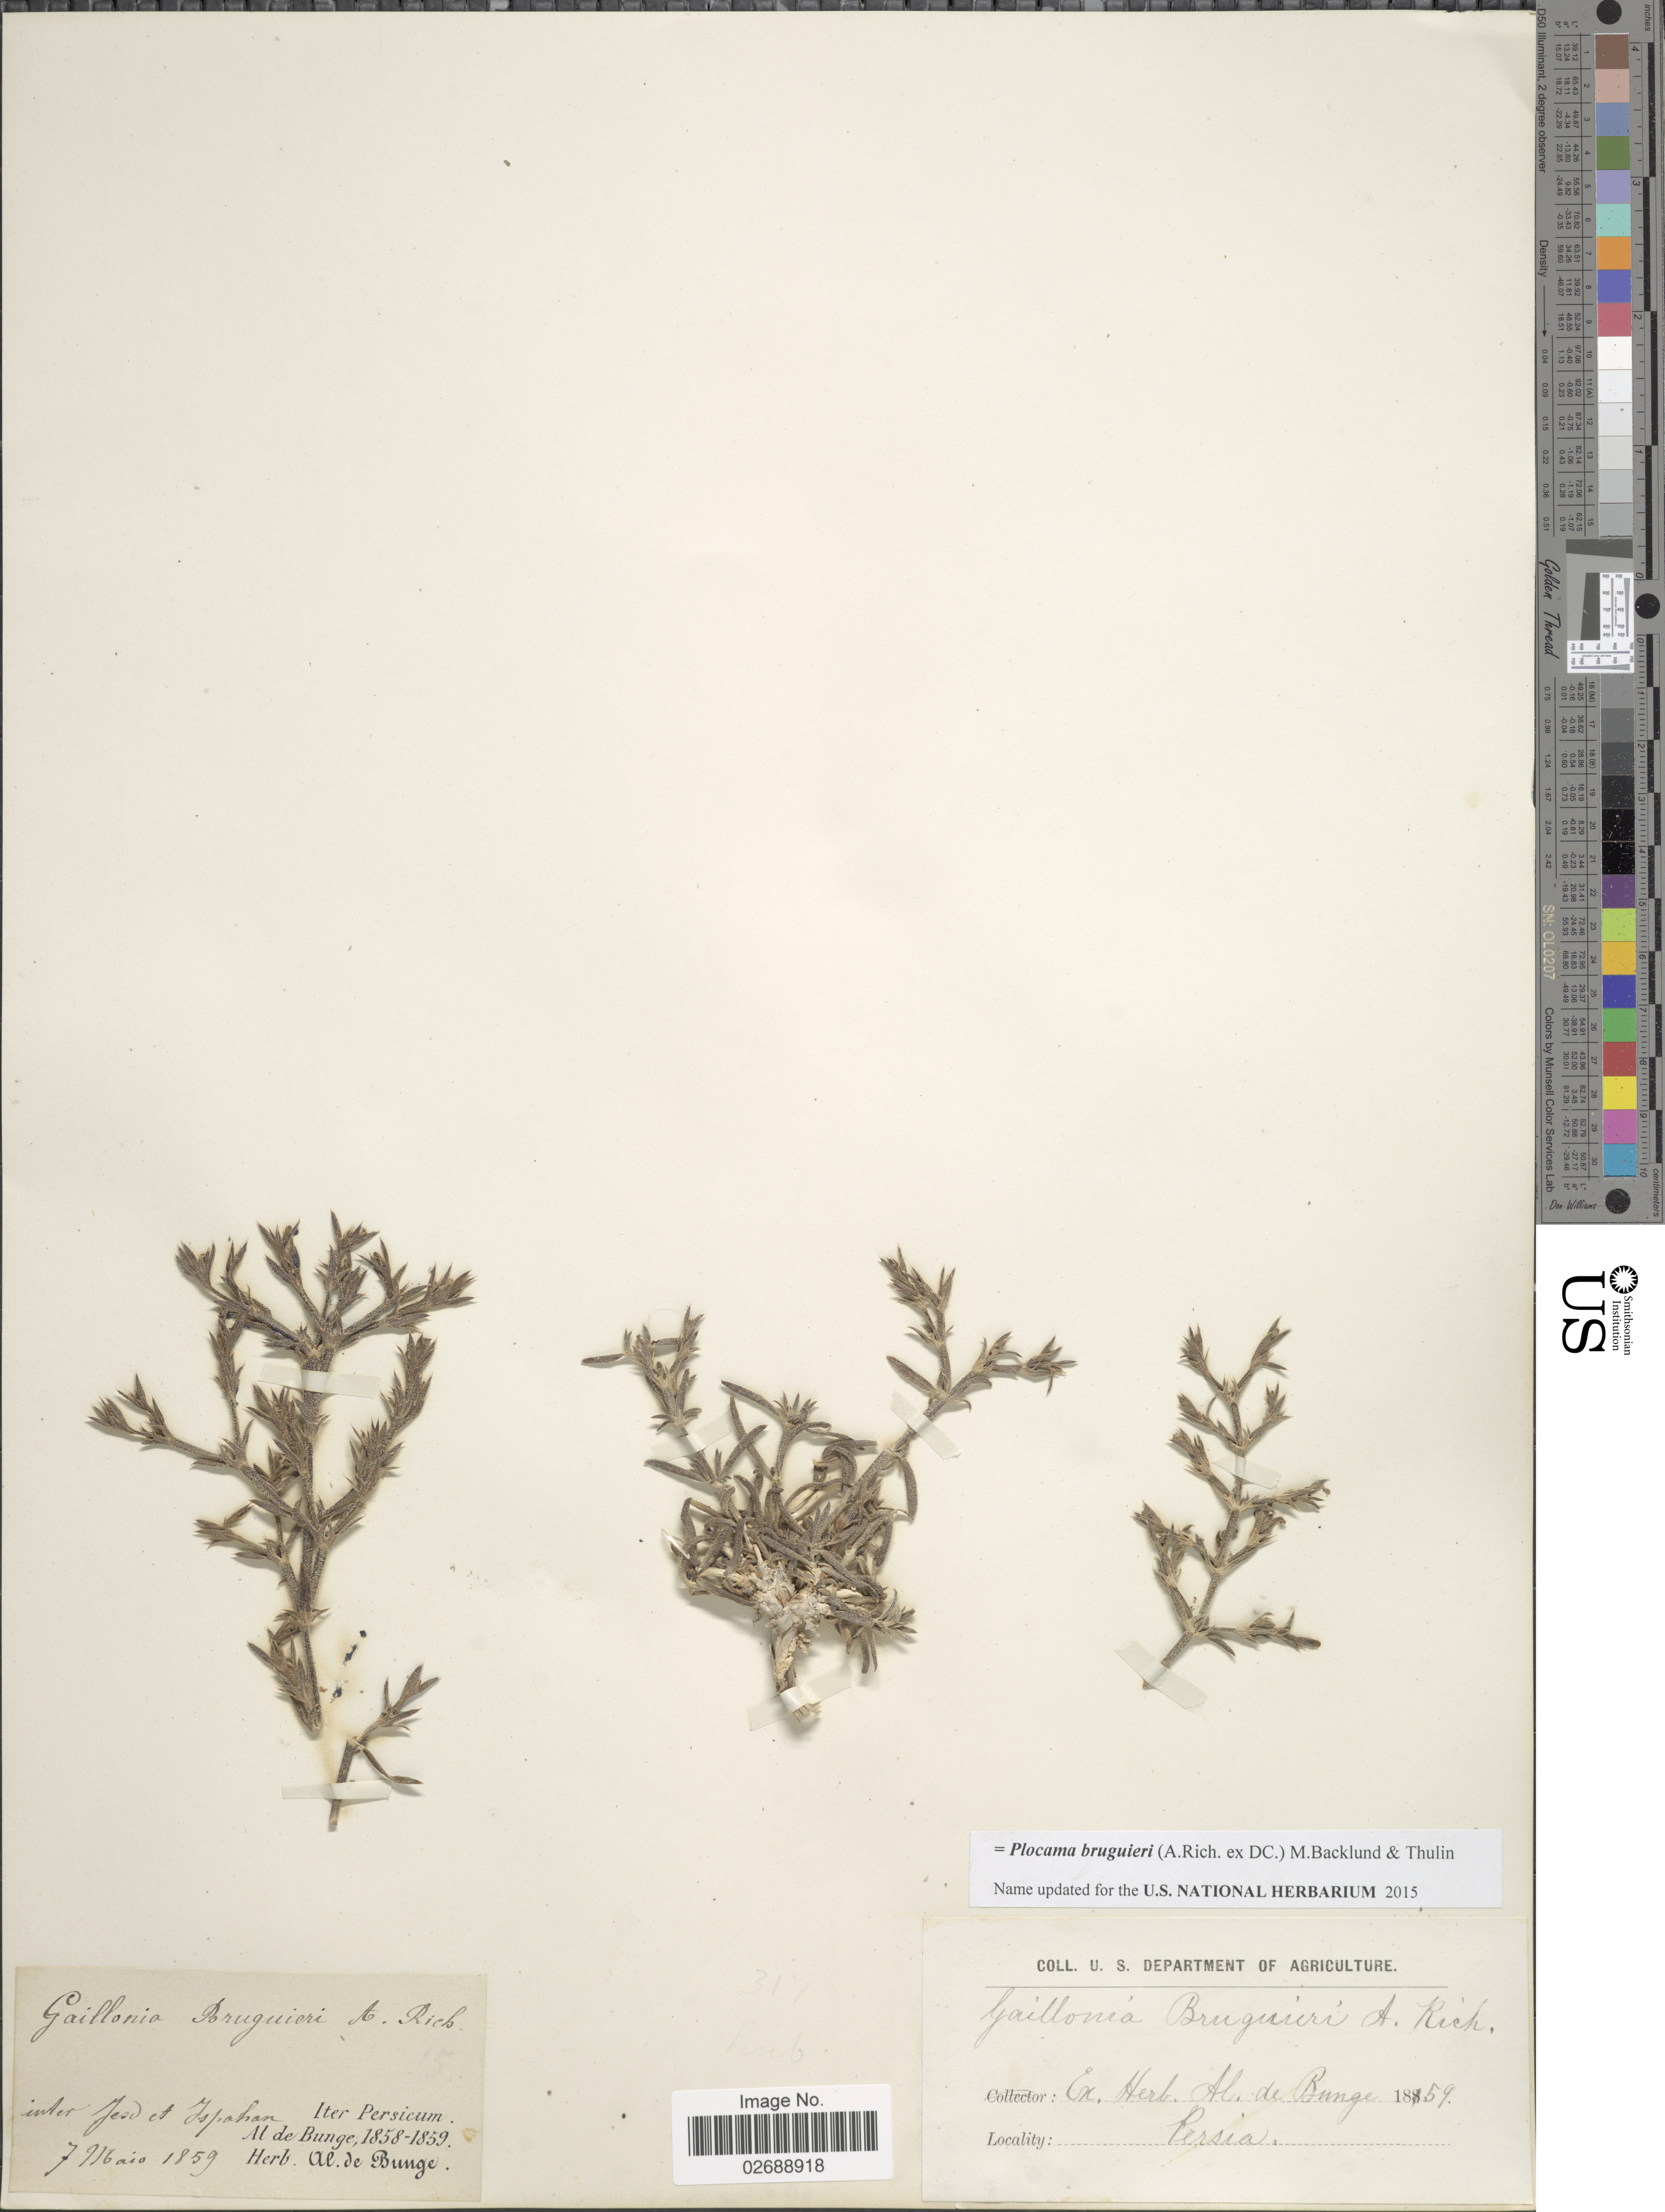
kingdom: Plantae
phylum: Tracheophyta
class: Magnoliopsida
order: Gentianales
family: Rubiaceae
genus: Plocama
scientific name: Plocama bruguieri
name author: (A. Rich. ex DC.) M.Backlund & Thulin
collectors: A. de Bunge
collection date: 1859-05-07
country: Iran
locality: Iter Persicum. Inter Jesd et Ispahan [interpreted]